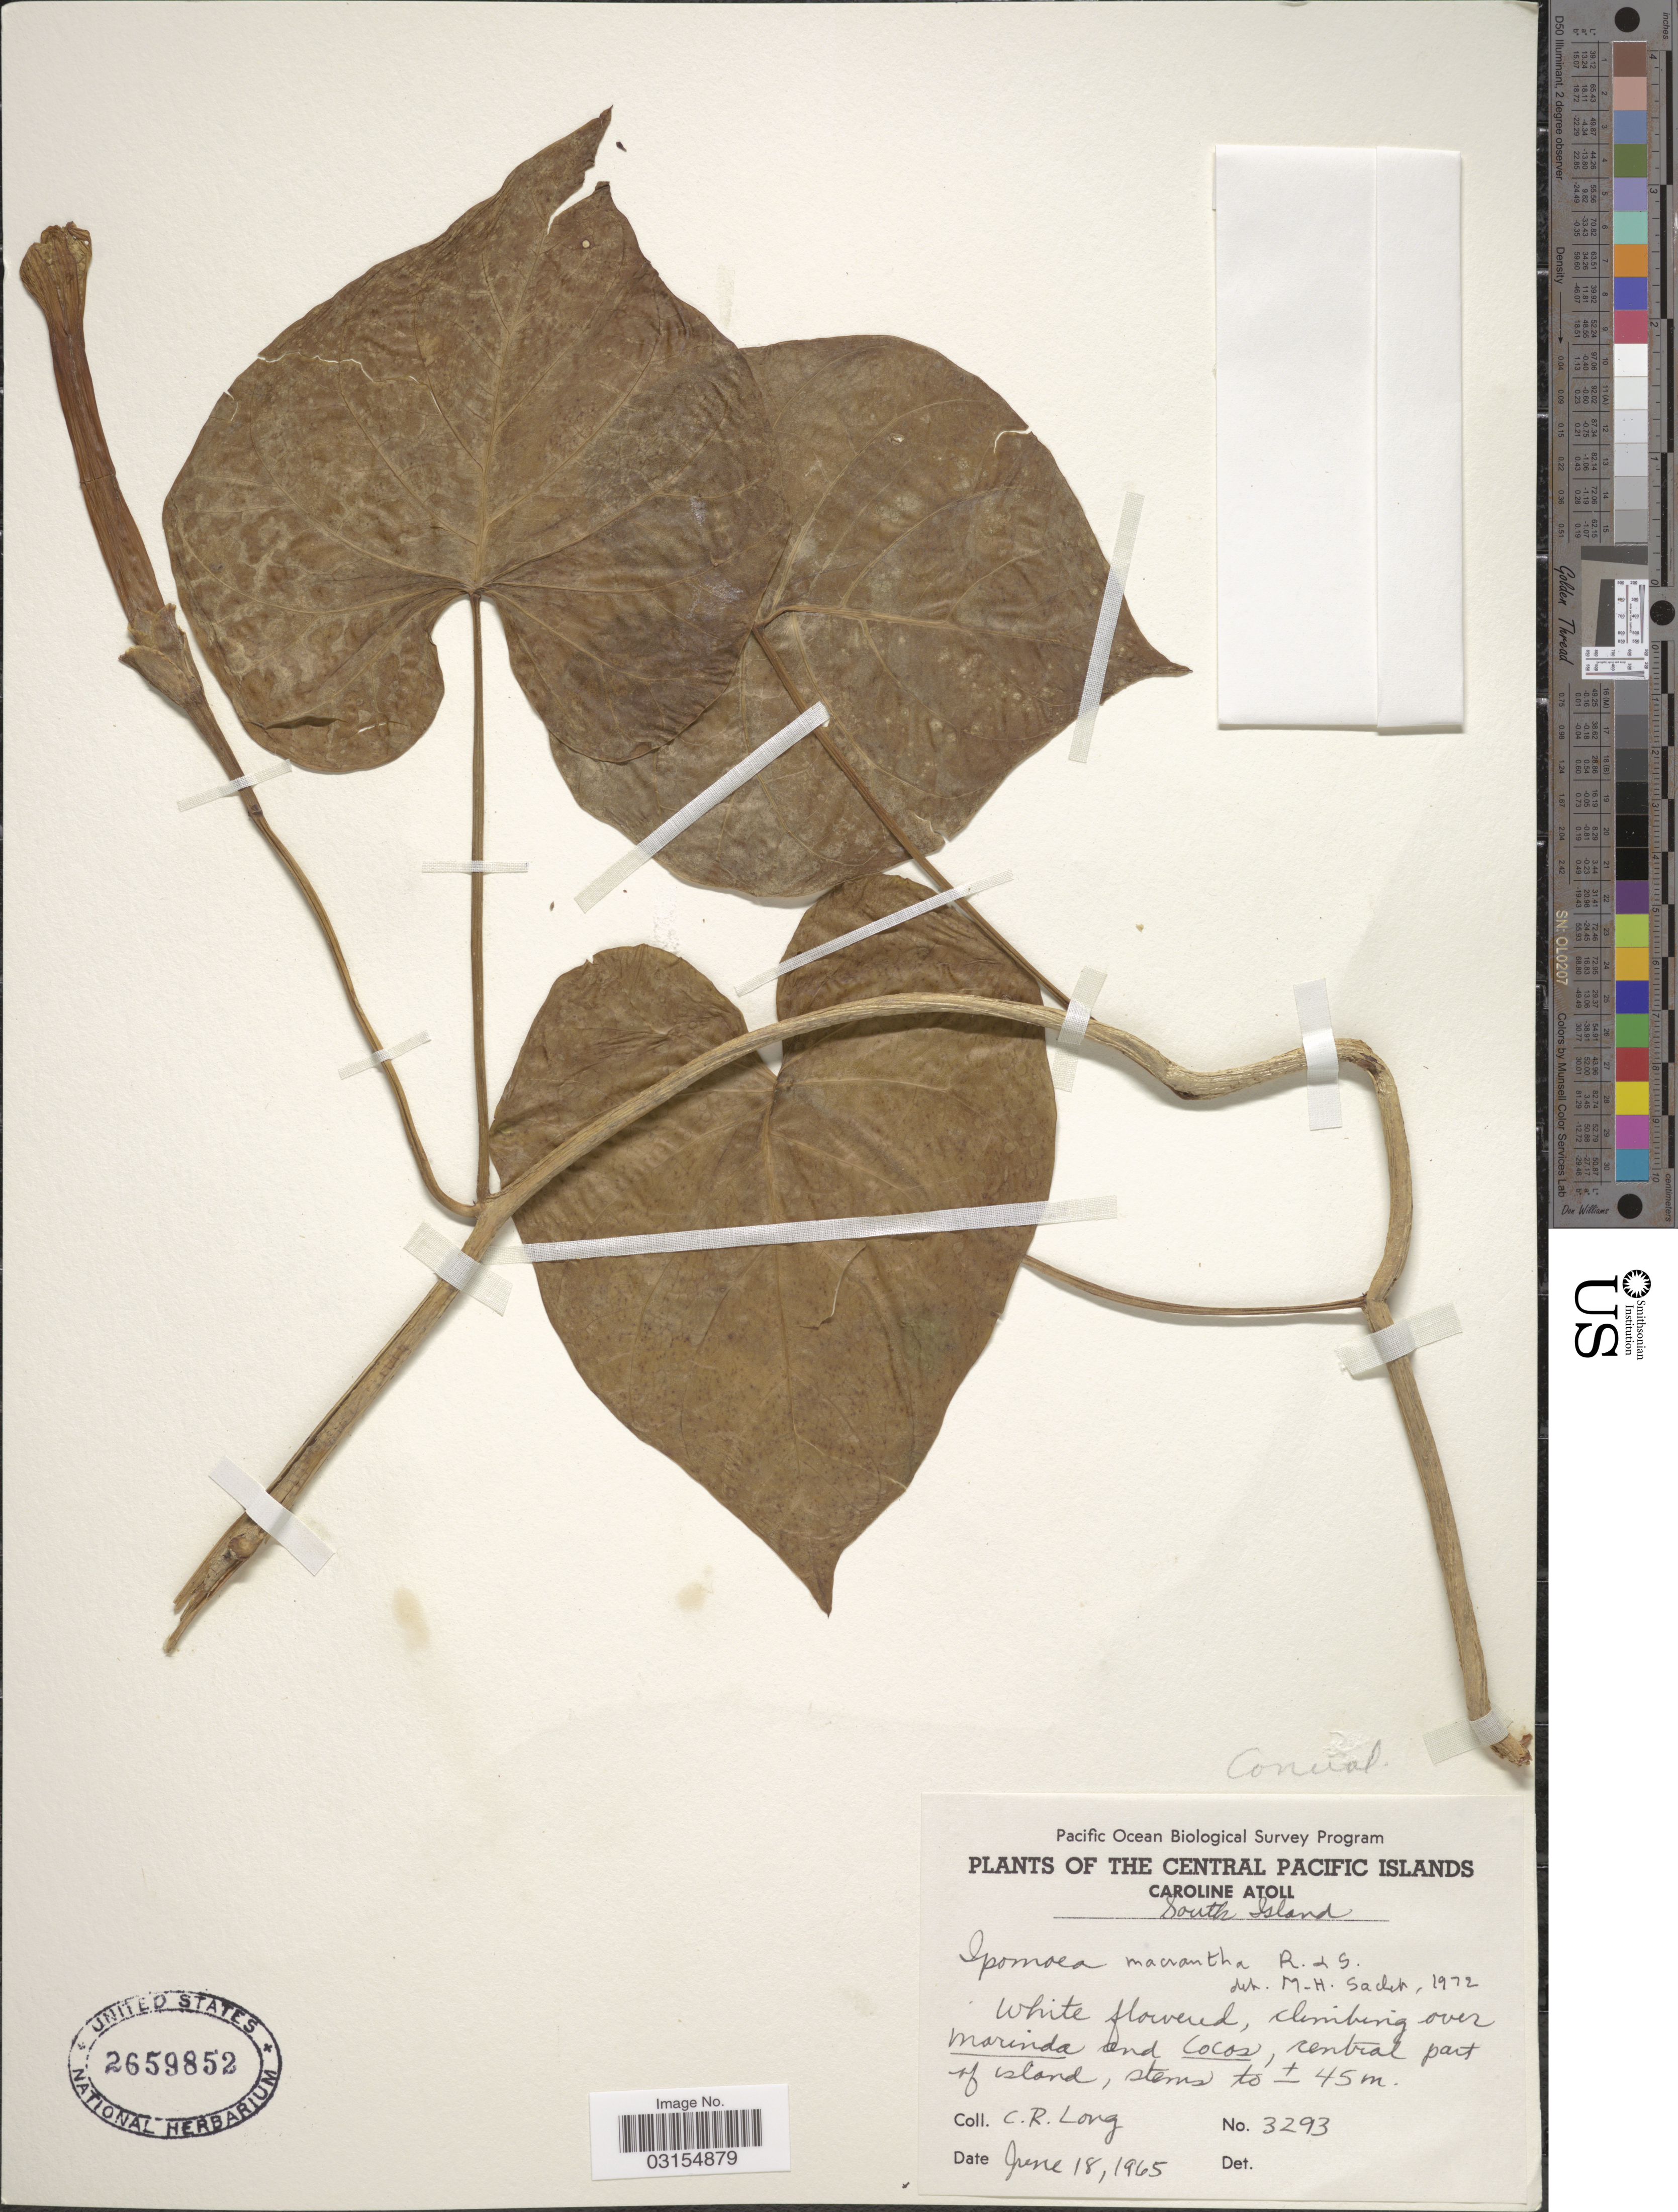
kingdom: Plantae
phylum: Tracheophyta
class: Magnoliopsida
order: Solanales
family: Convolvulaceae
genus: Ipomoea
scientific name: Ipomoea violacea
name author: L.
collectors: C. R. Long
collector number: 3293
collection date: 1965-06-18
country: Kiribati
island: Caroline Atoll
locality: The Central Pacific Islands. Caroline Atoll, South Island.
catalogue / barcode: US 2659852